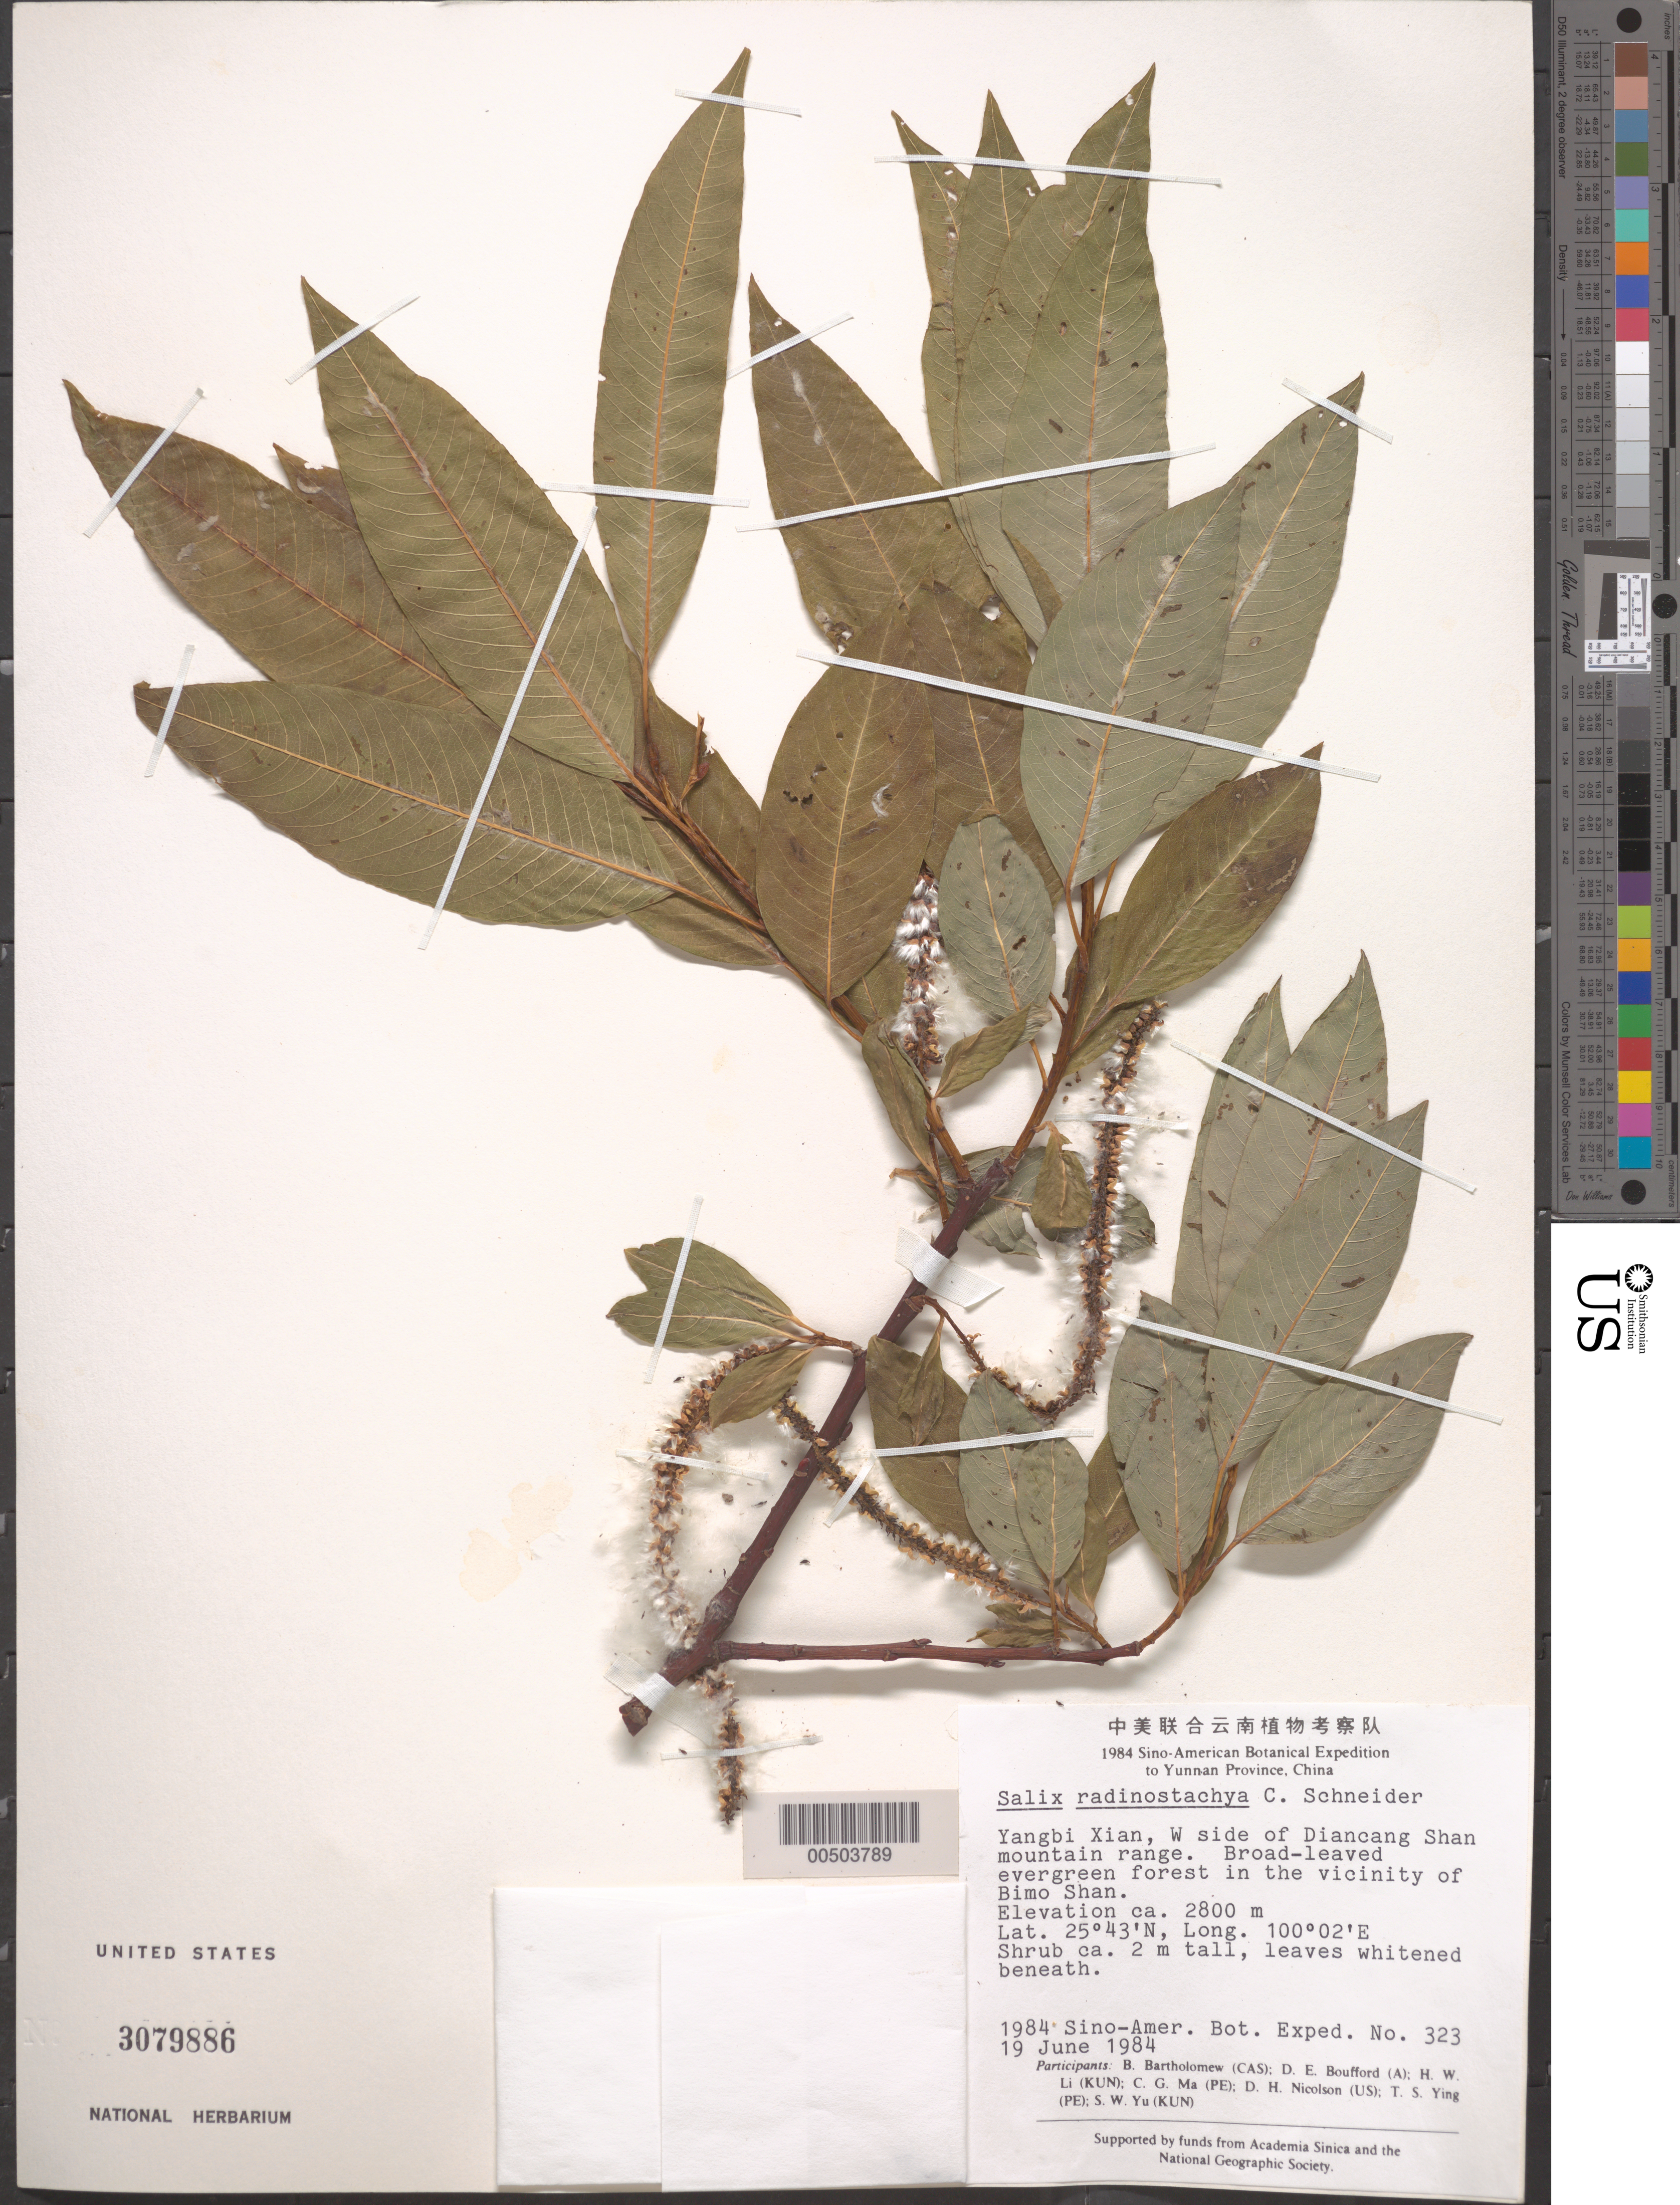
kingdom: Plantae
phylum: Tracheophyta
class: Magnoliopsida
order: Malpighiales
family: Salicaceae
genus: Salix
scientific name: Salix radinostachya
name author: C.K. Schneid.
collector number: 323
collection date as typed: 19 Jun 1984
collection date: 1984-06-19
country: China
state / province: Yunnan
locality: W side of Diancang Shan mountain range. vicinity of Bimo Shan, Yangbi District (Yangbi Xian)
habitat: Broad-leaved evergreen forest. Shrub ca. 2 m tall, leaves whitened beneath.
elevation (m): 2800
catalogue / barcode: US 3079886